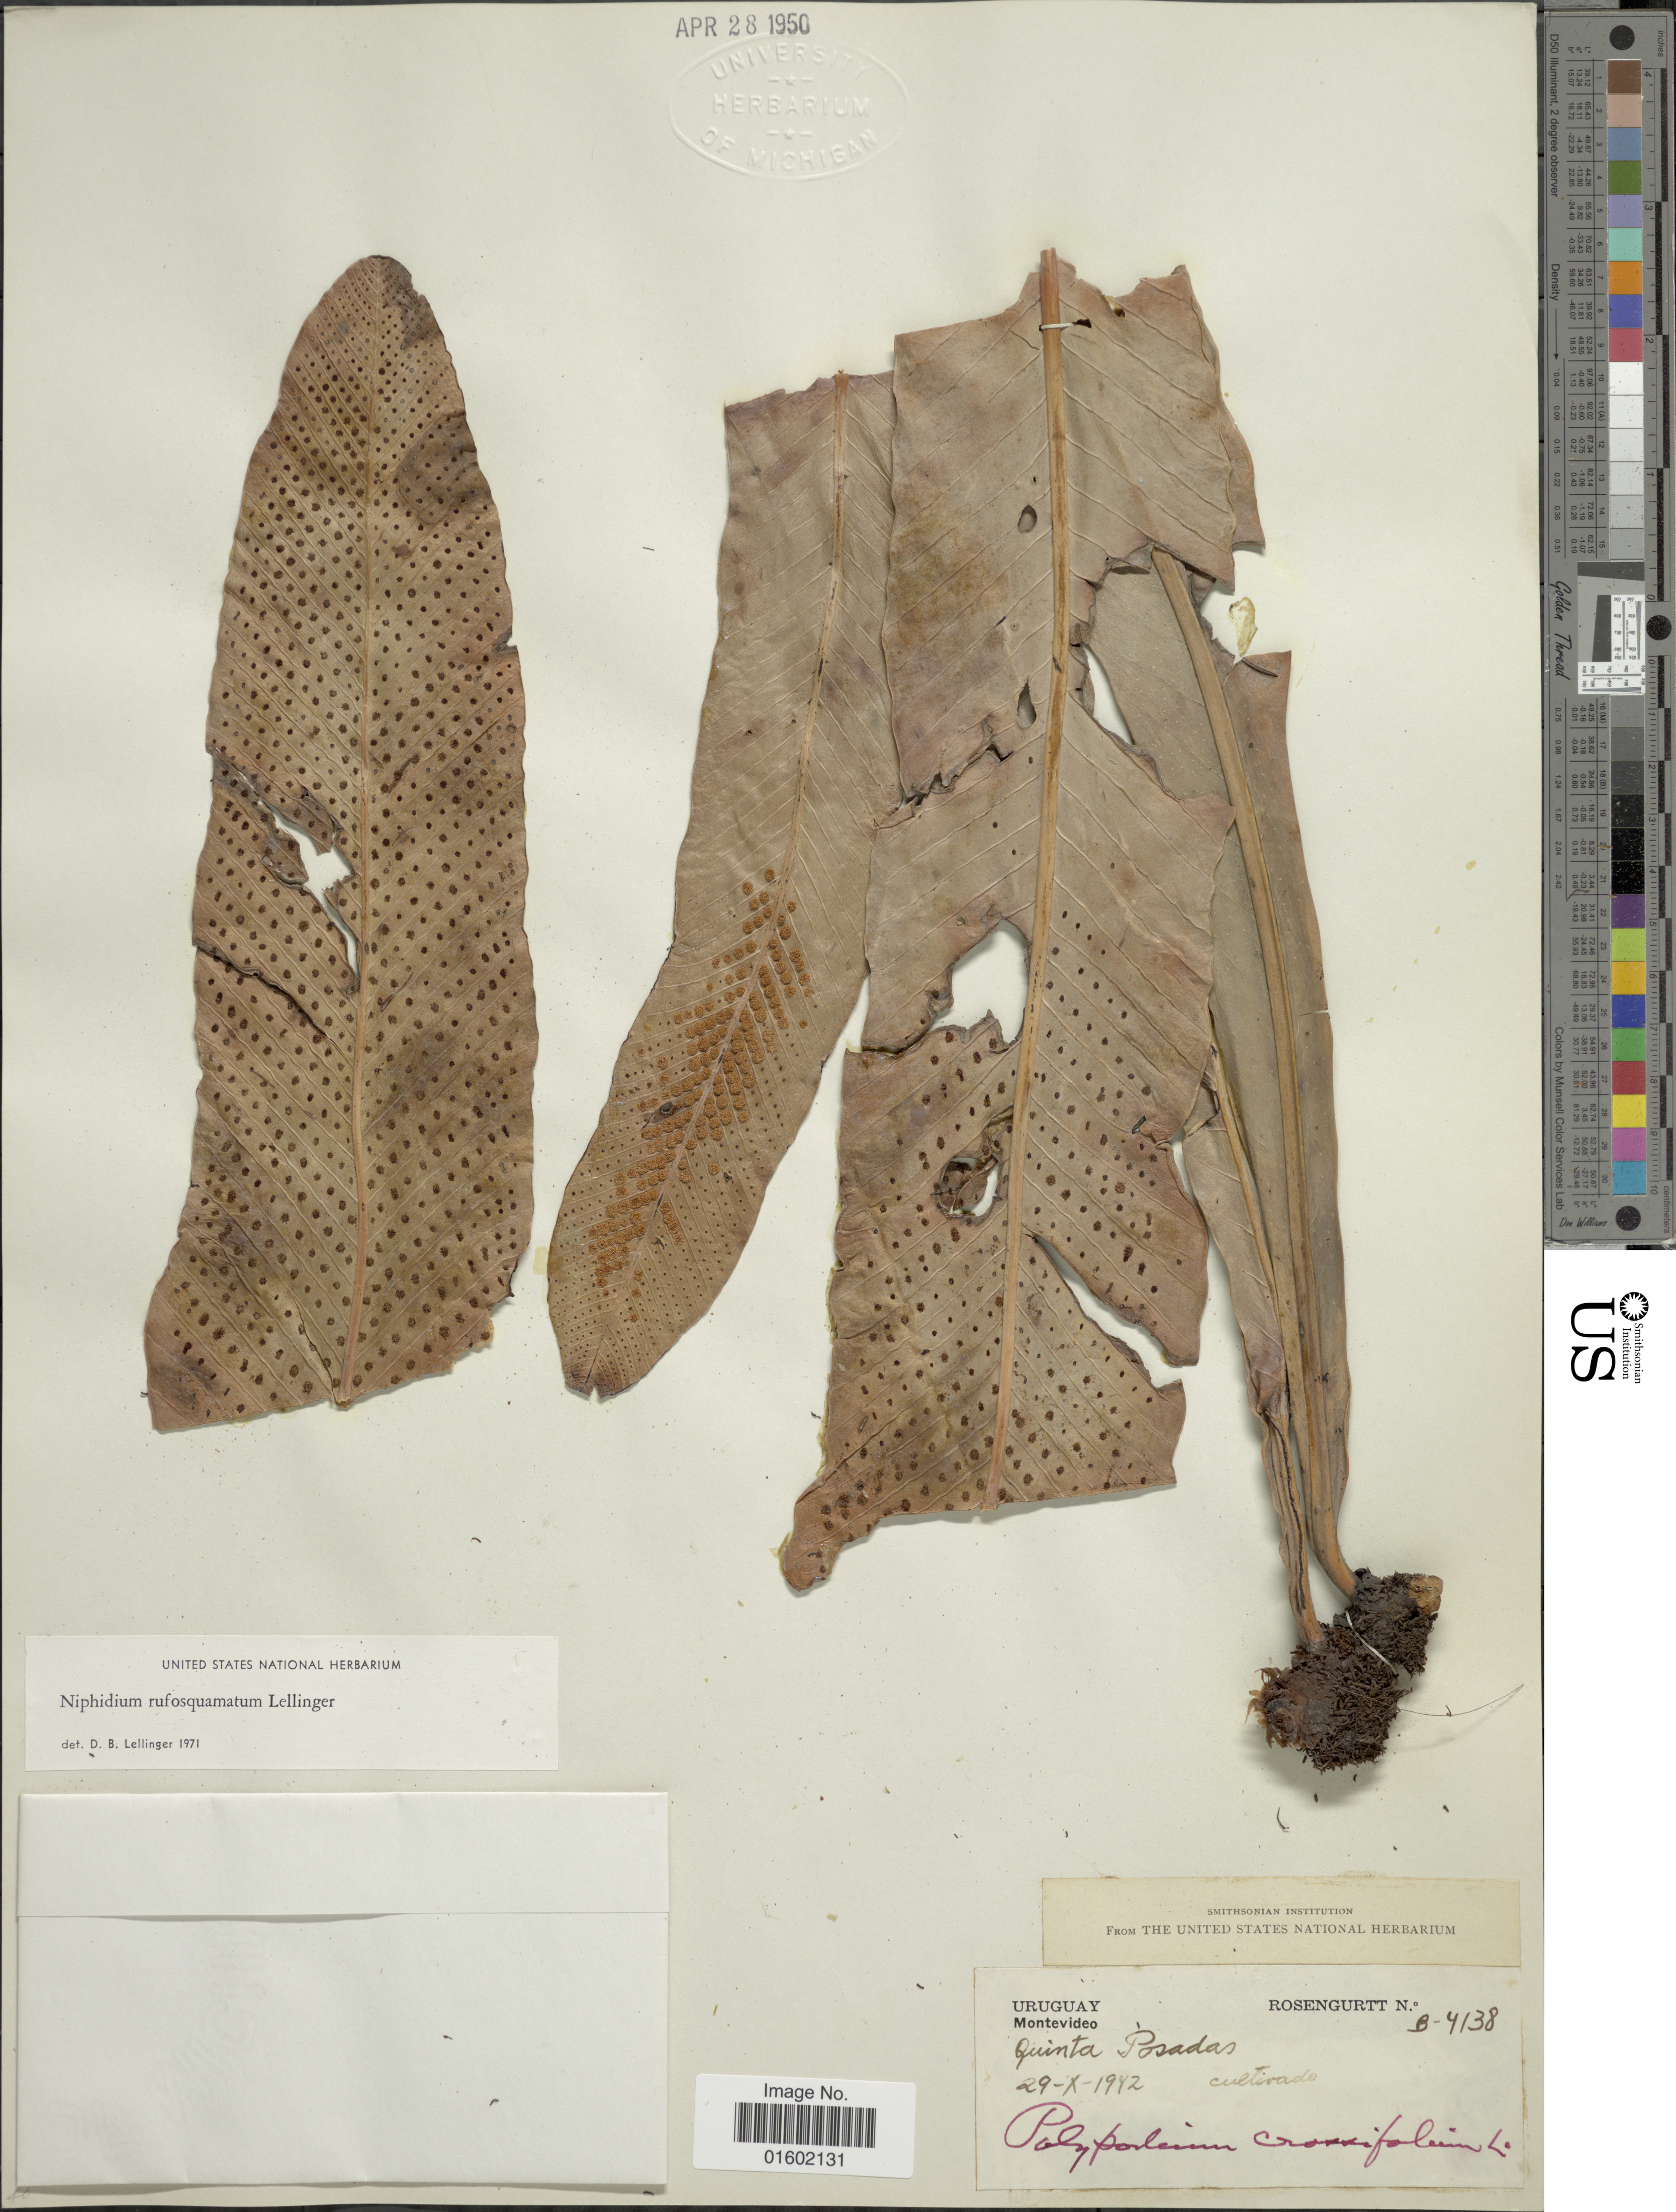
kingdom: Plantae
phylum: Tracheophyta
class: Polypodiopsida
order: Polypodiales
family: Polypodiaceae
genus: Niphidium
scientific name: Niphidium rufosquamatum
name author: Lellinger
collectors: Rosengurtt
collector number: B-4138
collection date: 1942-10-29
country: Uruguay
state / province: Montevideo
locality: Quinta Posadas